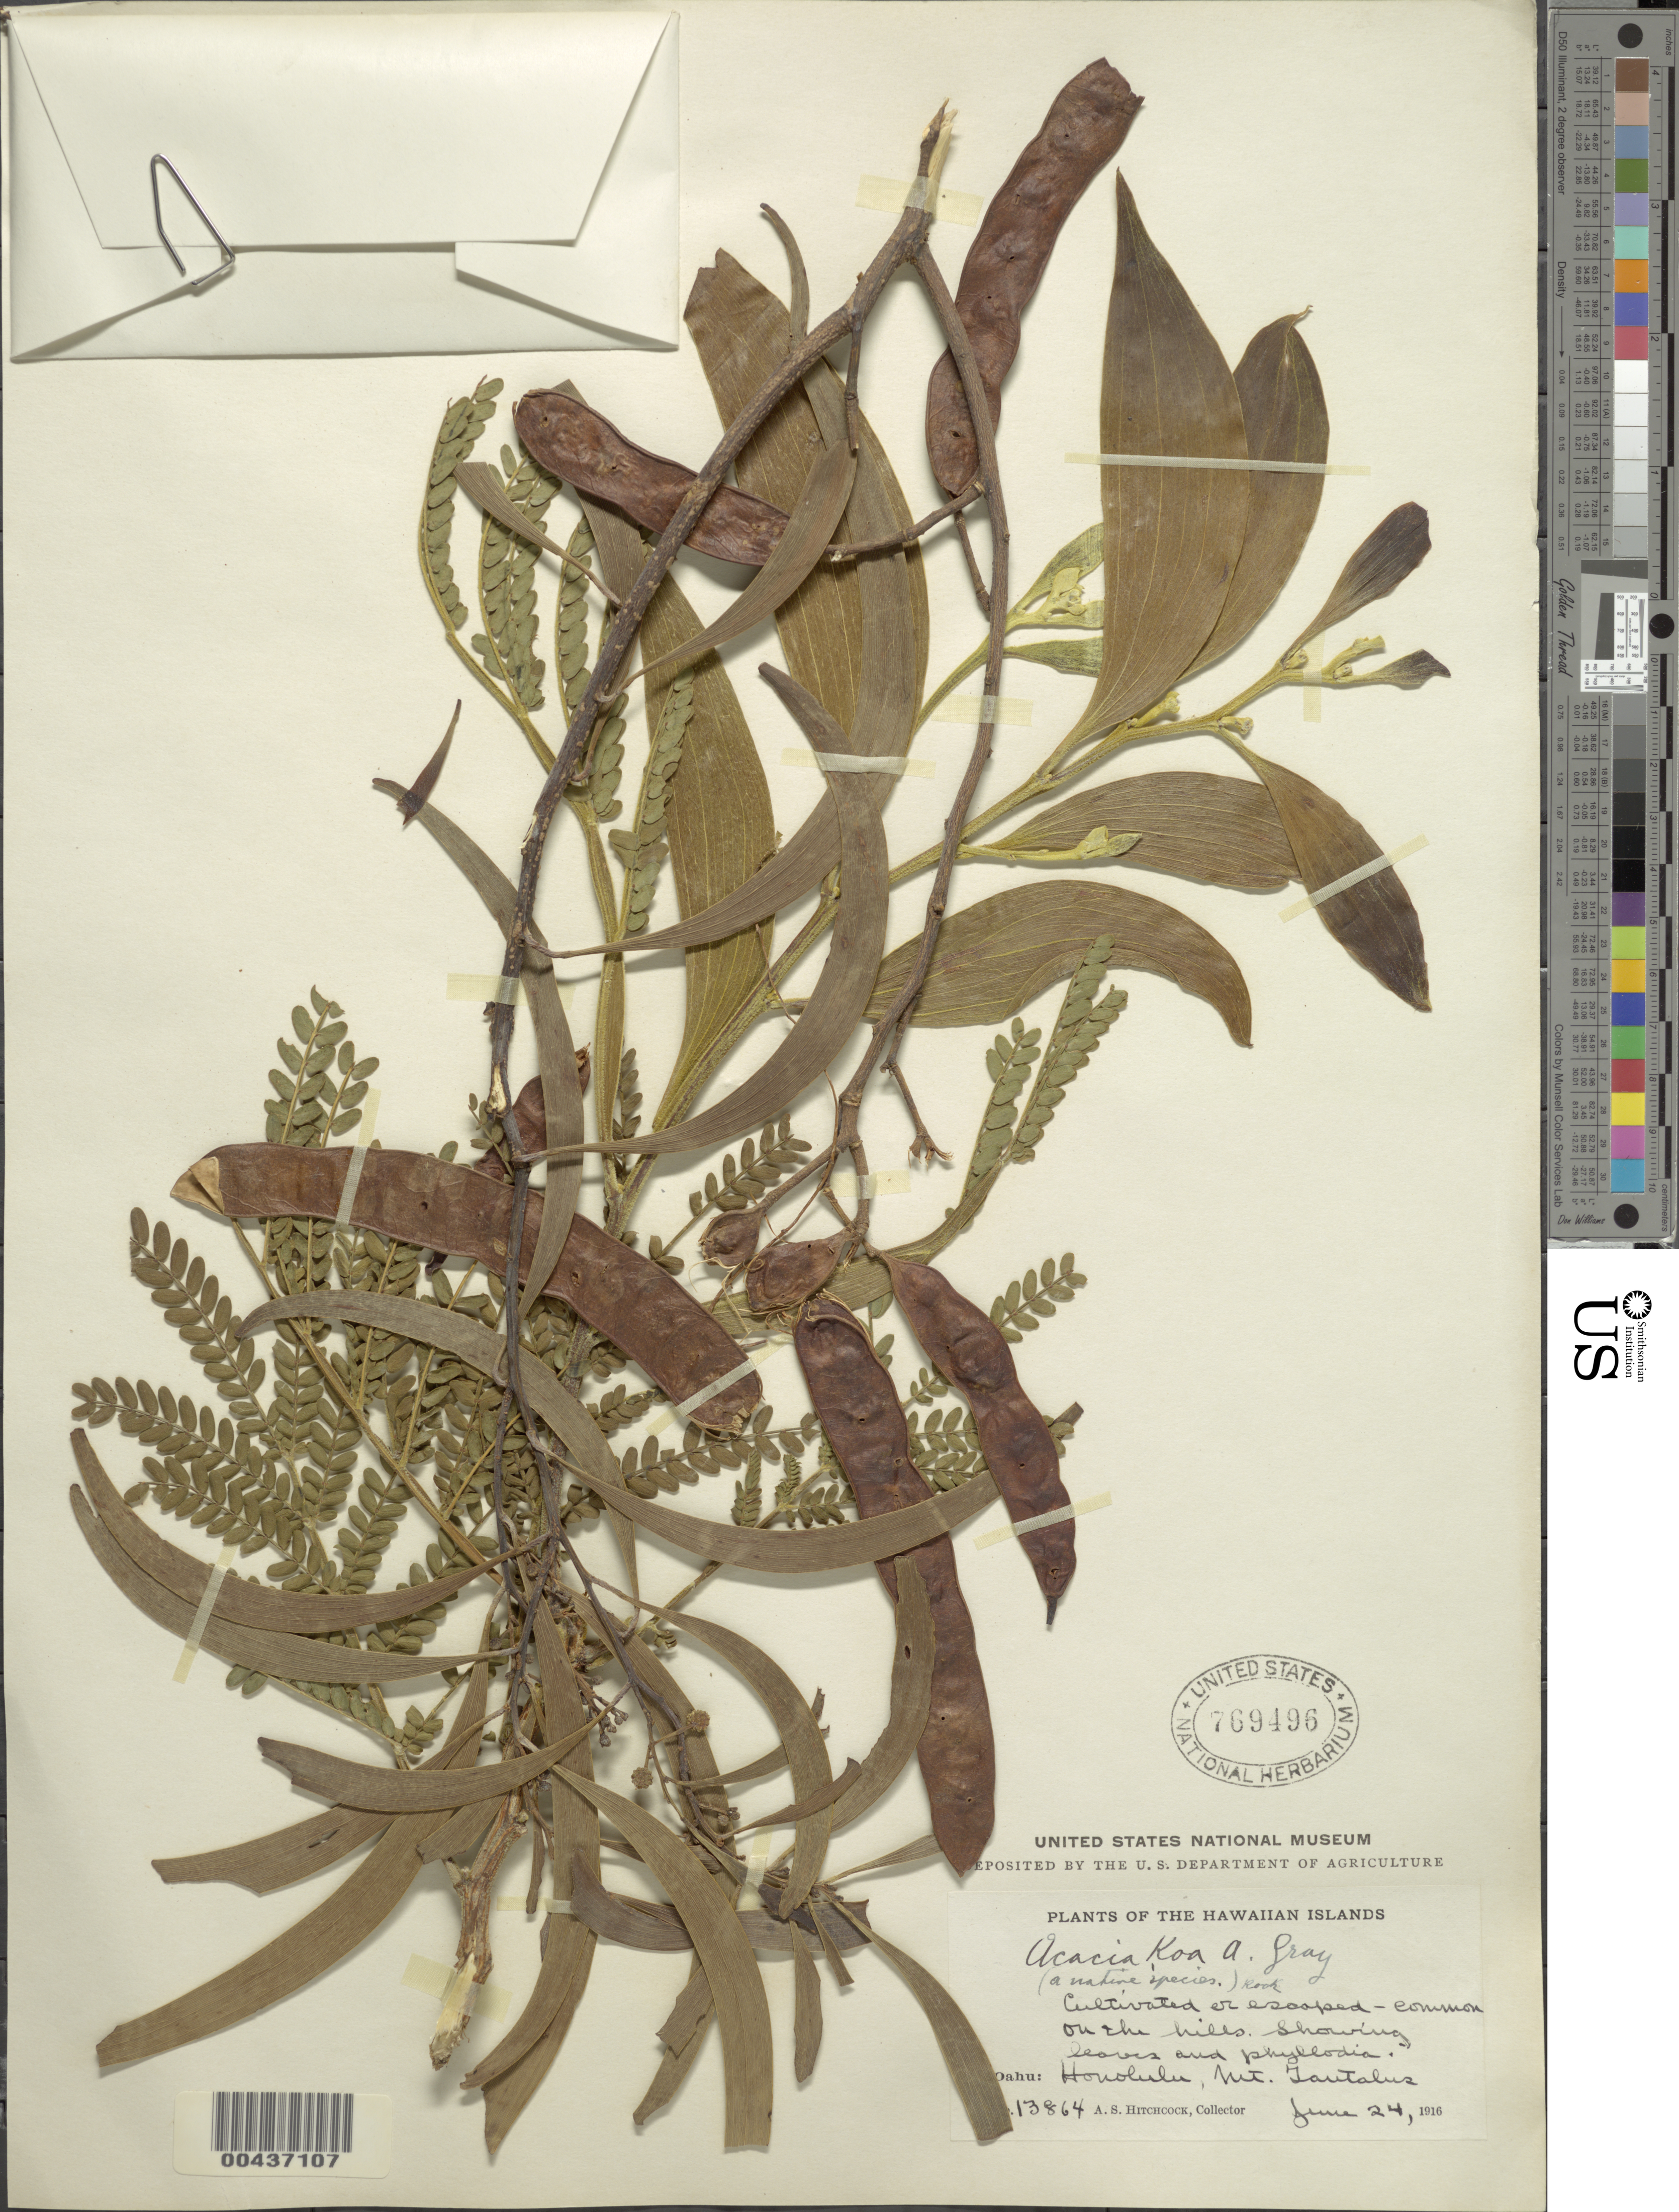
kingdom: Plantae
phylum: Tracheophyta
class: Magnoliopsida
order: Fabales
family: Fabaceae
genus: Acacia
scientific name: Acacia koa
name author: A. Gray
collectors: A. S. Hitchcock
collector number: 13864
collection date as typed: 24 Jun 1916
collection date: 1916-06-24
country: United States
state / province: Hawaii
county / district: Honolulu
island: Oahu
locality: Oahu: Honolulu, Mt. Tantalus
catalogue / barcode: US 769496